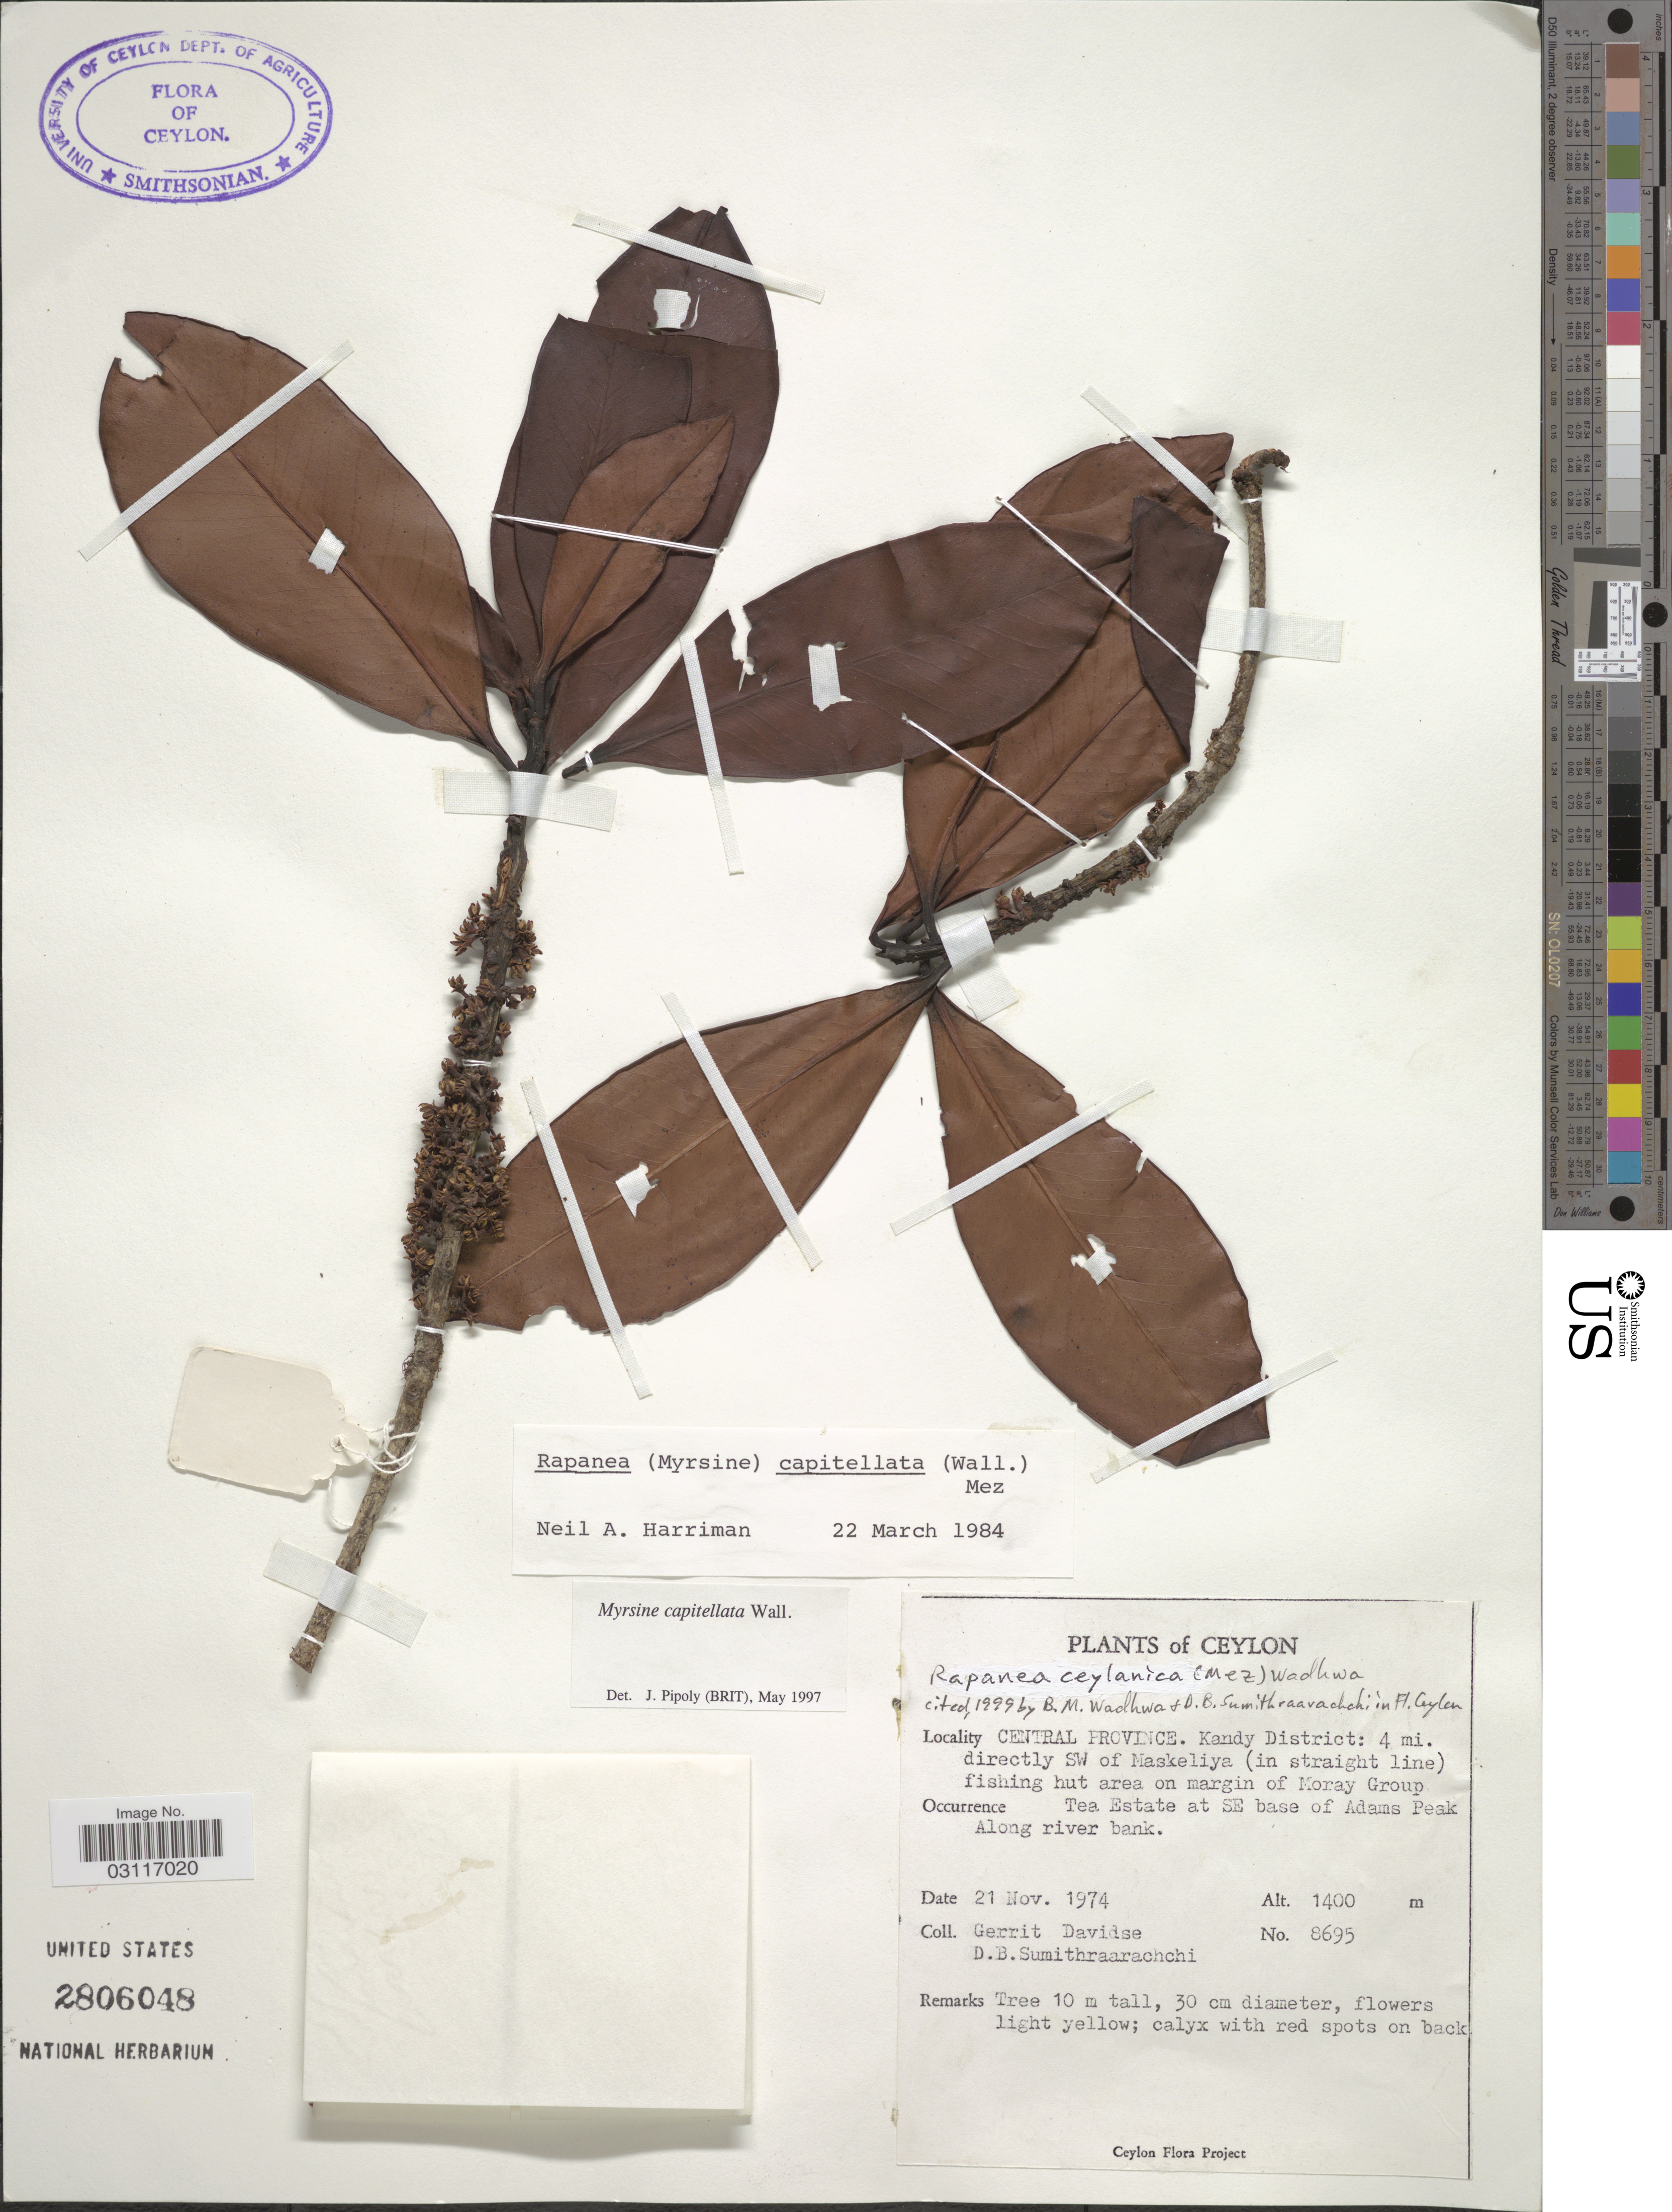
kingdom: Plantae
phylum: Tracheophyta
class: Magnoliopsida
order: Ericales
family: Primulaceae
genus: Myrsine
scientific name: Myrsine ceylanica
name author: (Mez) Wadhwa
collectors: G. Davidse & D. B. Sumithraarachchi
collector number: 8695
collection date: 1974-11-21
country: Sri Lanka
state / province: Central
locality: Ceylon. Kandy District: 4 mi. directly SW of Maskeliya (in straight line) fishing hut area on margin of Moray Group. Tea Estate at SE base of Adams Peak. Along river bank.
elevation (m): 1400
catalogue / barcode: US 2806048